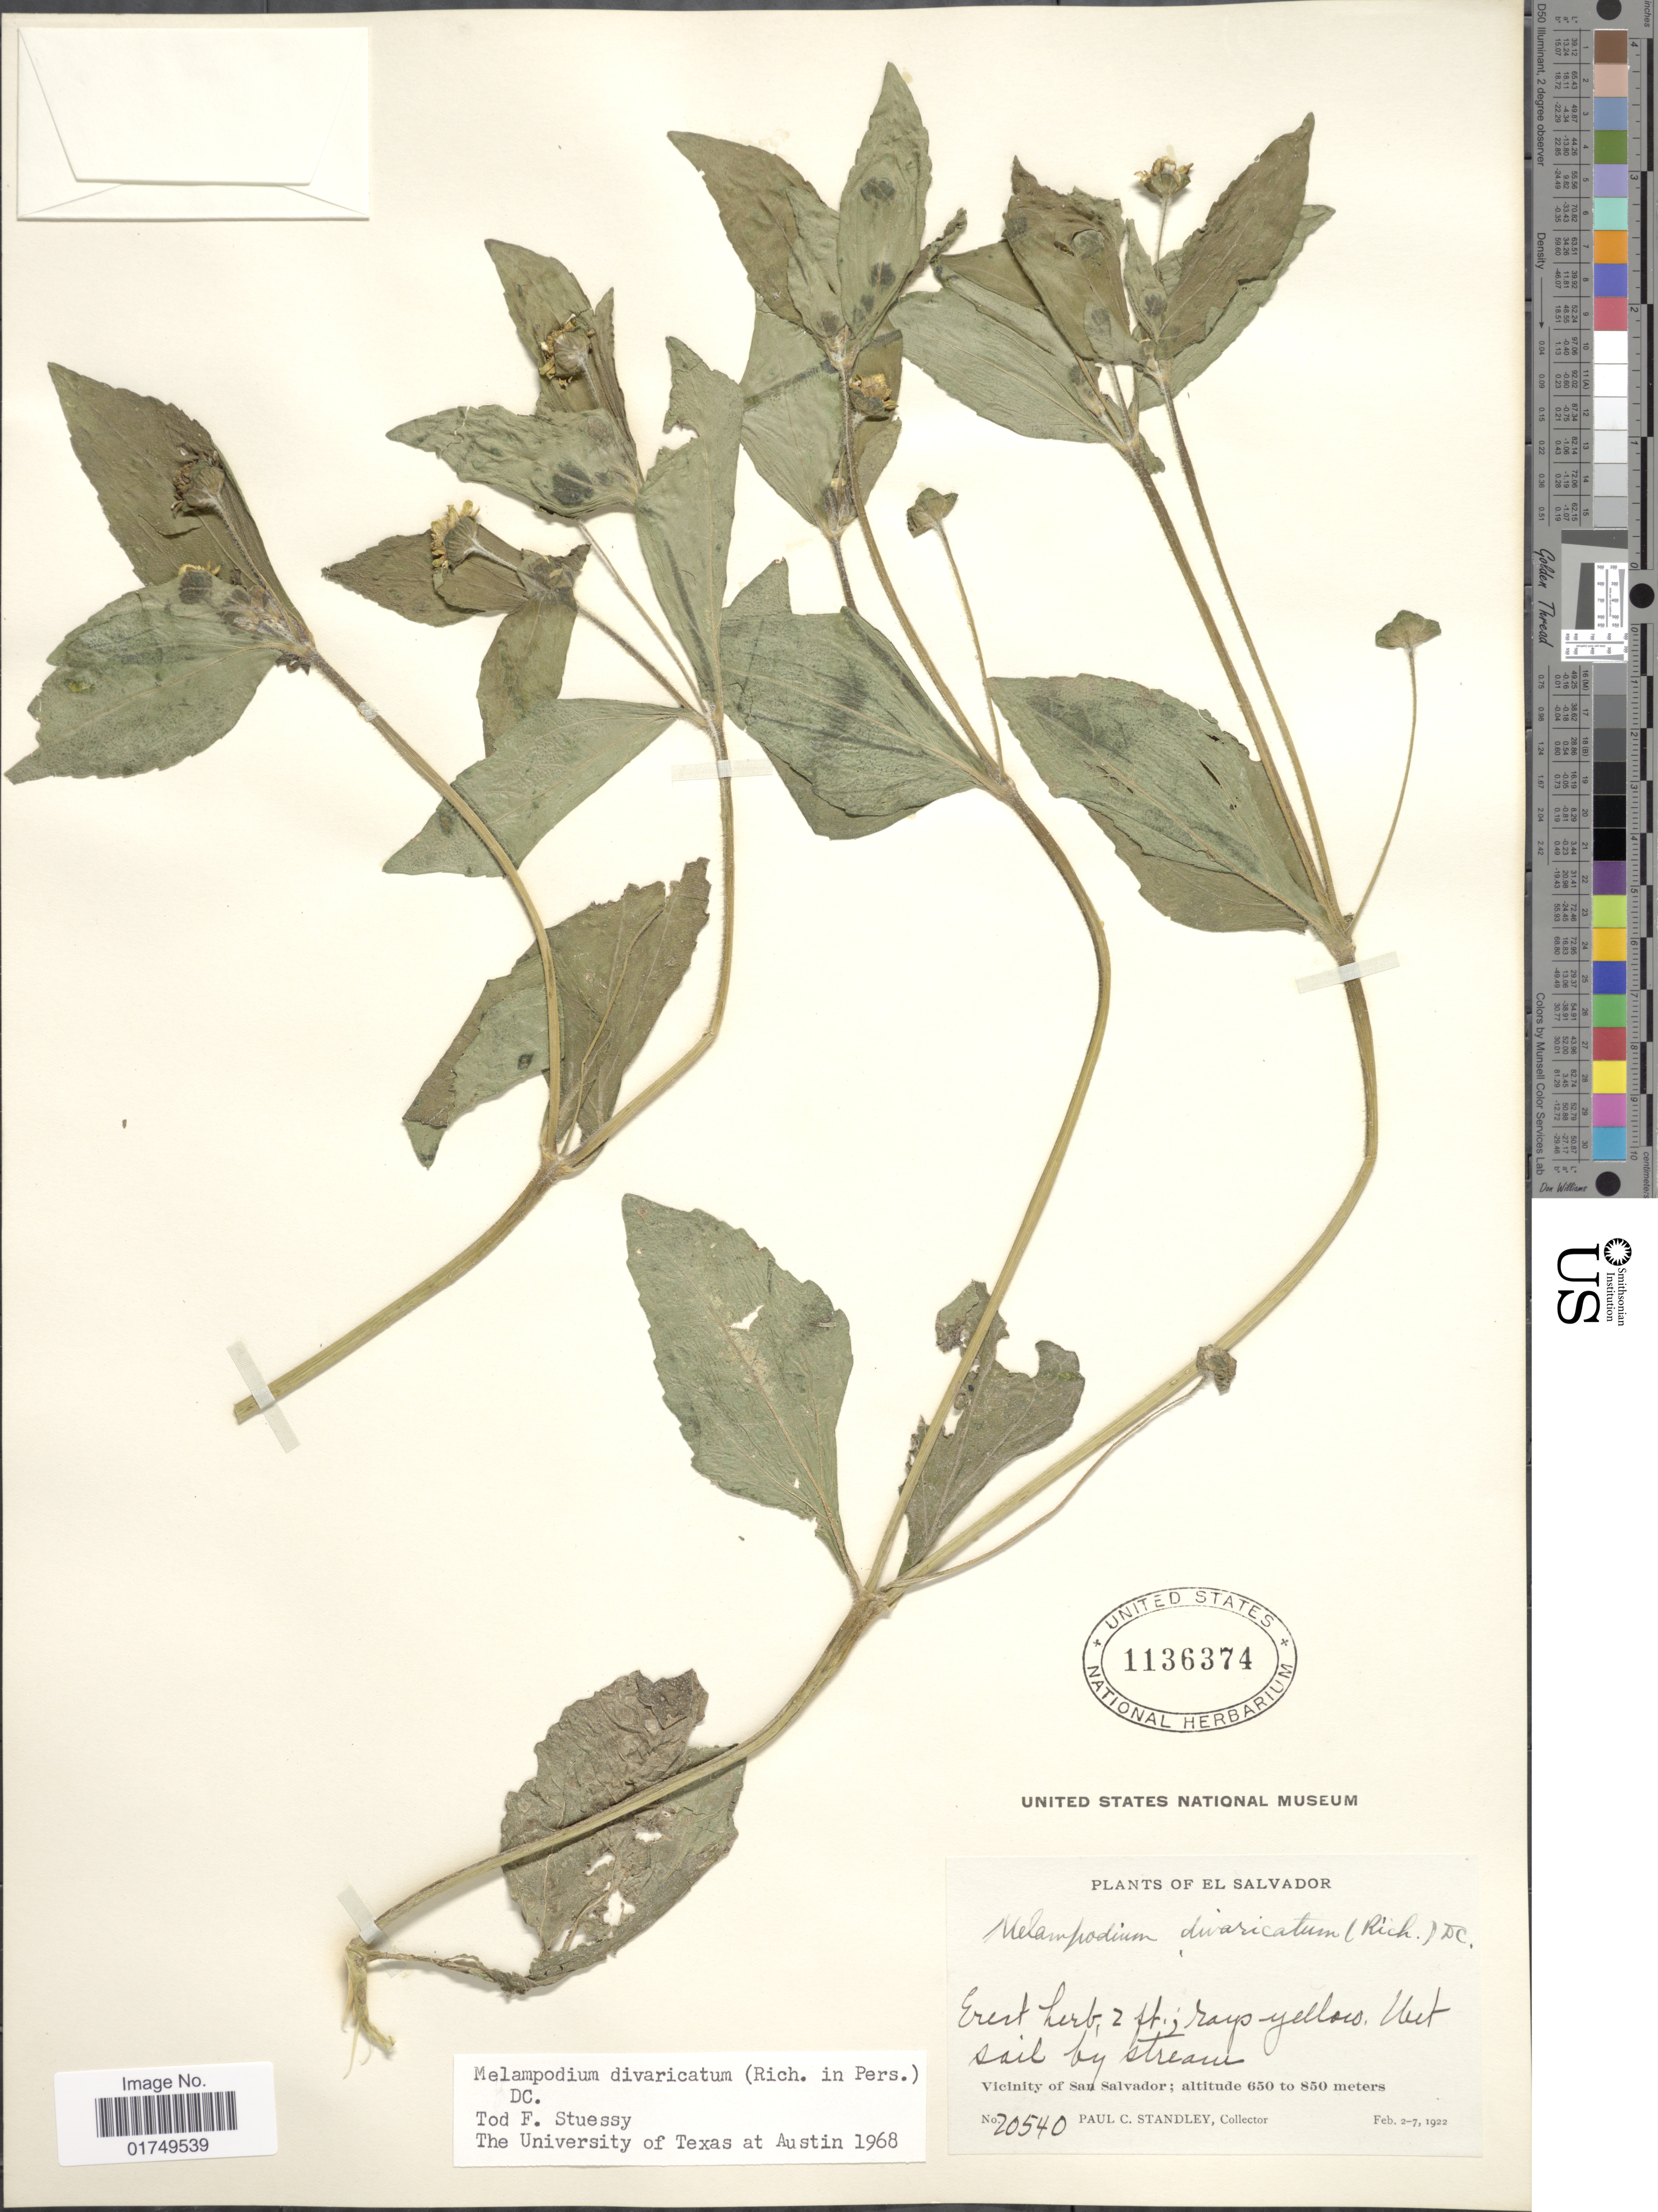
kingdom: Plantae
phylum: Tracheophyta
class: Magnoliopsida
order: Asterales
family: Asteraceae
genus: Melampodium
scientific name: Melampodium divaricatum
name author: (Rich.) DC.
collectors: P. C. Standley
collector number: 20540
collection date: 1922-02-02/1922-02-07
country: El Salvador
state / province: San Salvador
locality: Vicinity of San Salvador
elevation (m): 650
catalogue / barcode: US 1136374